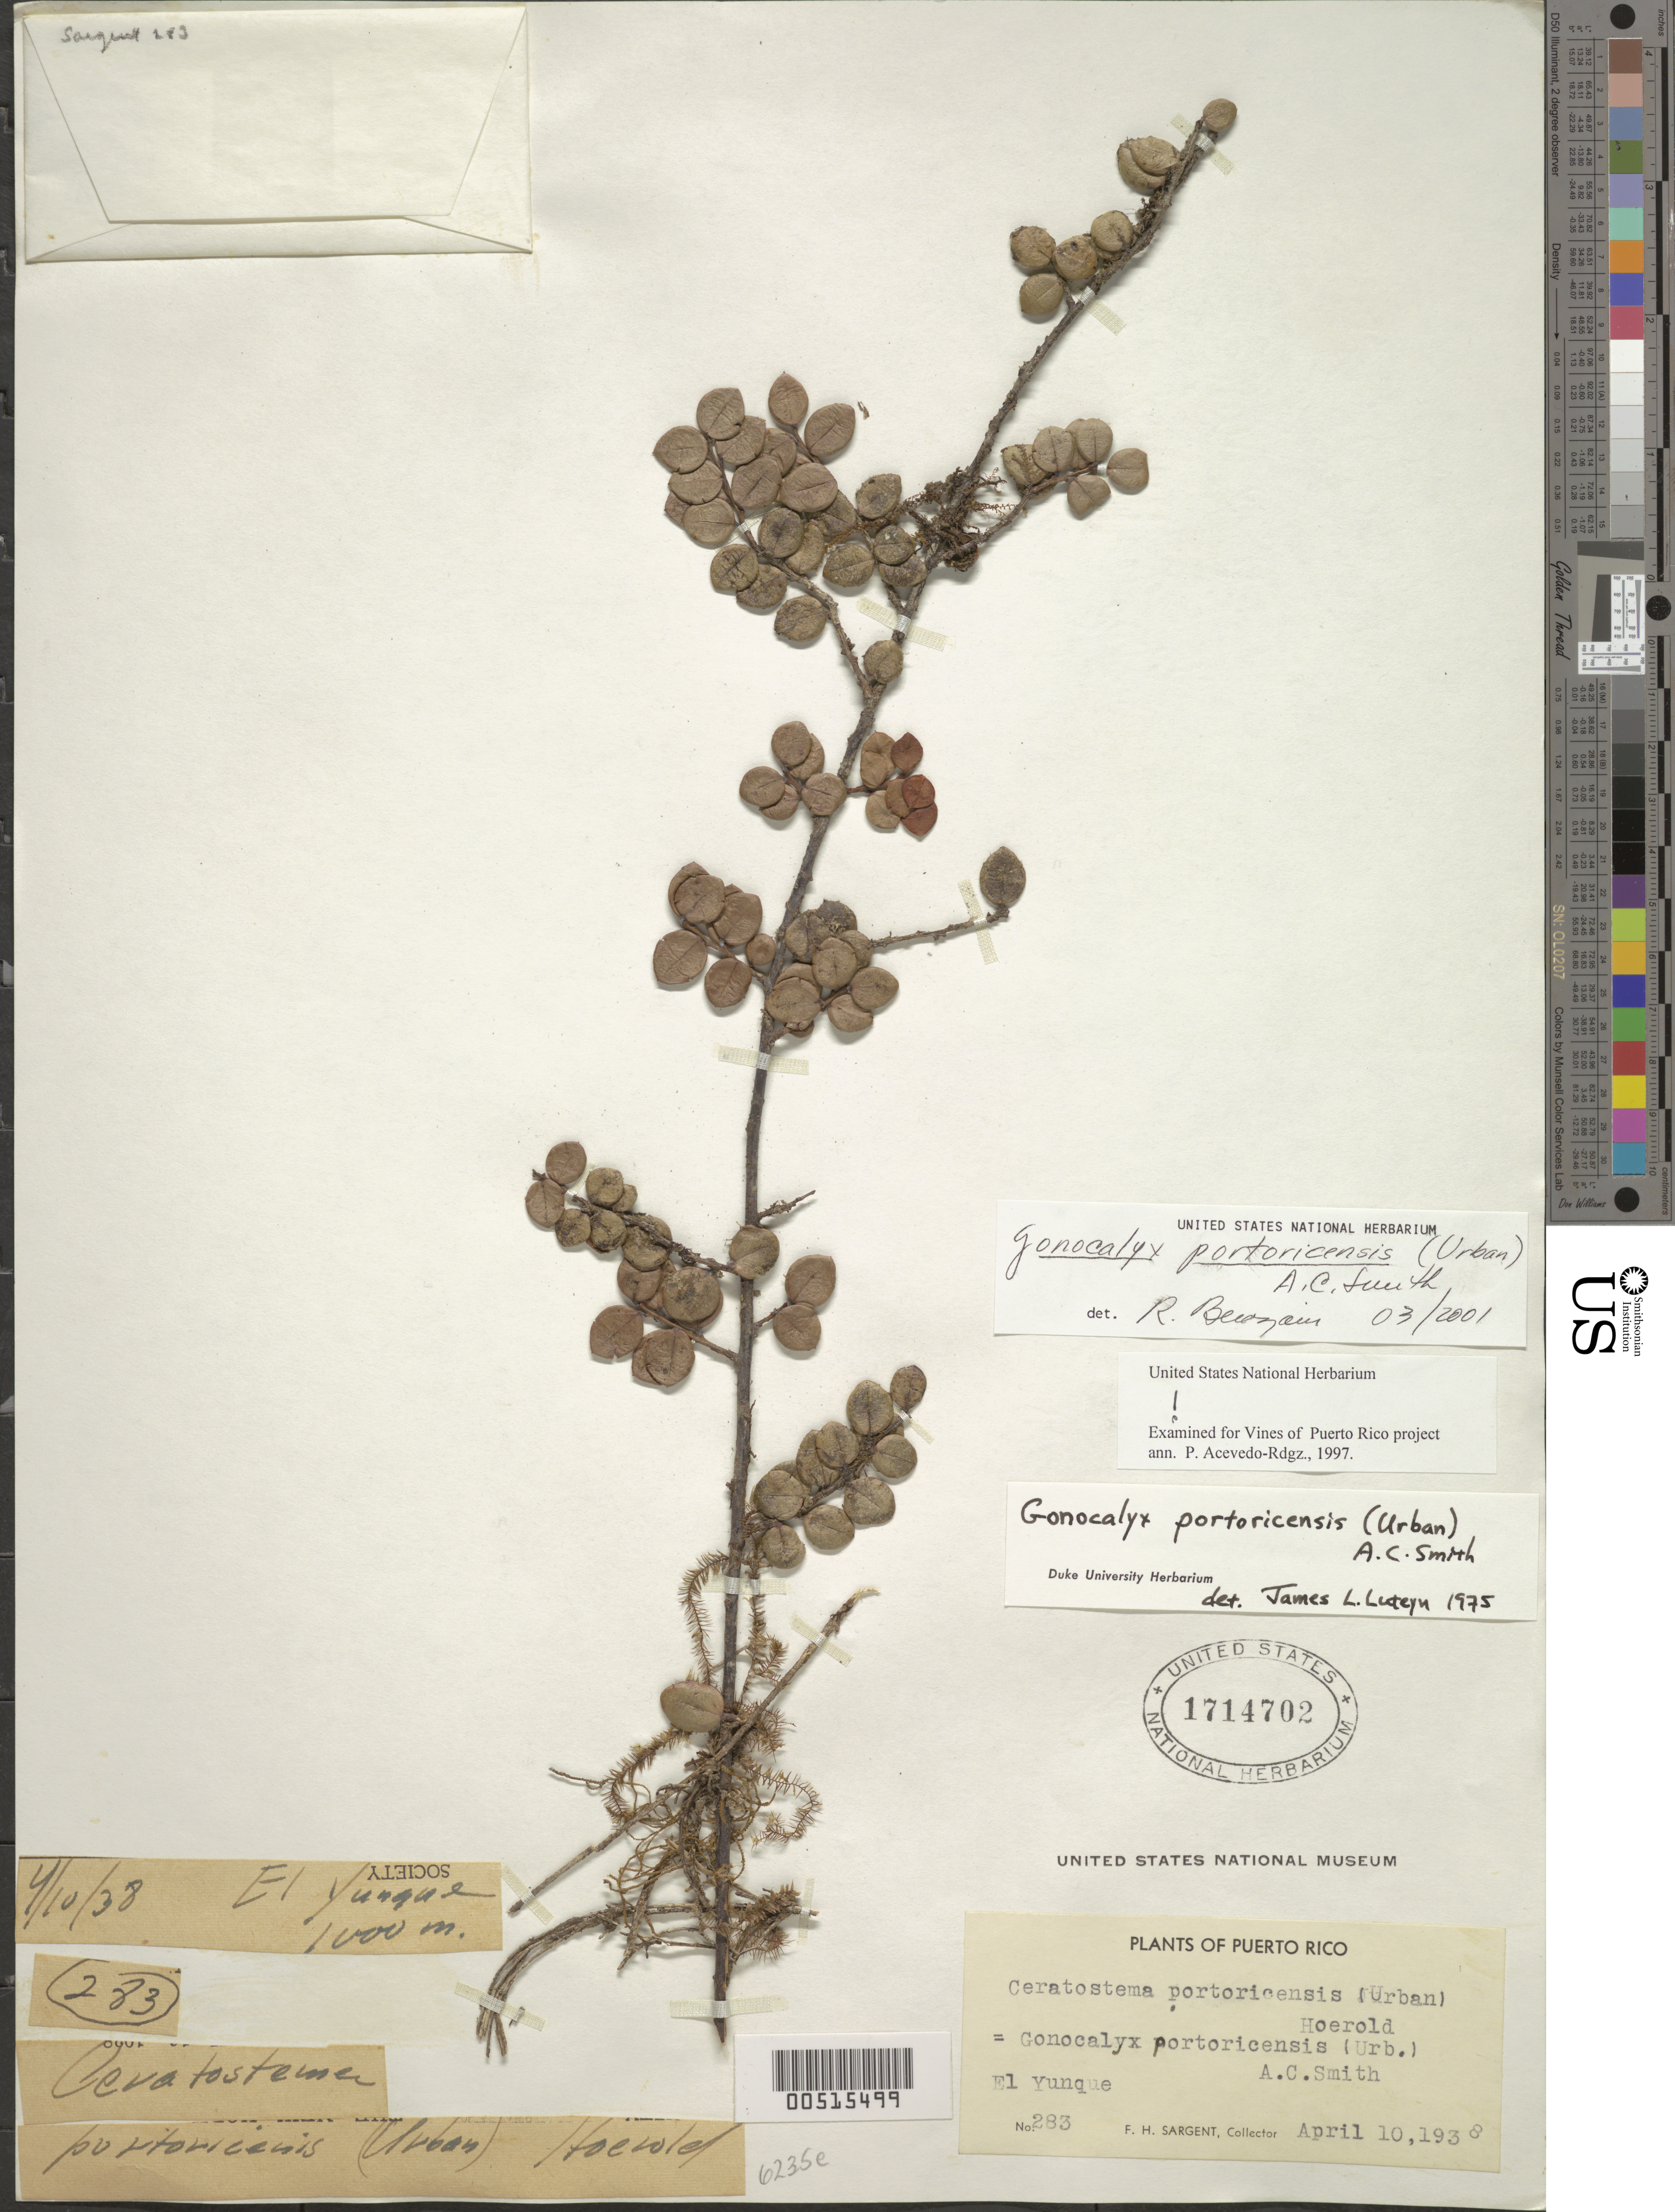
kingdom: Plantae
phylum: Tracheophyta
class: Magnoliopsida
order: Ericales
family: Ericaceae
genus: Gonocalyx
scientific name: Gonocalyx portoricensis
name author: (Urb.) A.C. Sm.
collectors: F. H. Sargent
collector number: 283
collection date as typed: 10 Apr 1938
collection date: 1938-04-10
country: Puerto Rico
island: Greater Antilles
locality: El Yunque.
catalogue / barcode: US 1714702